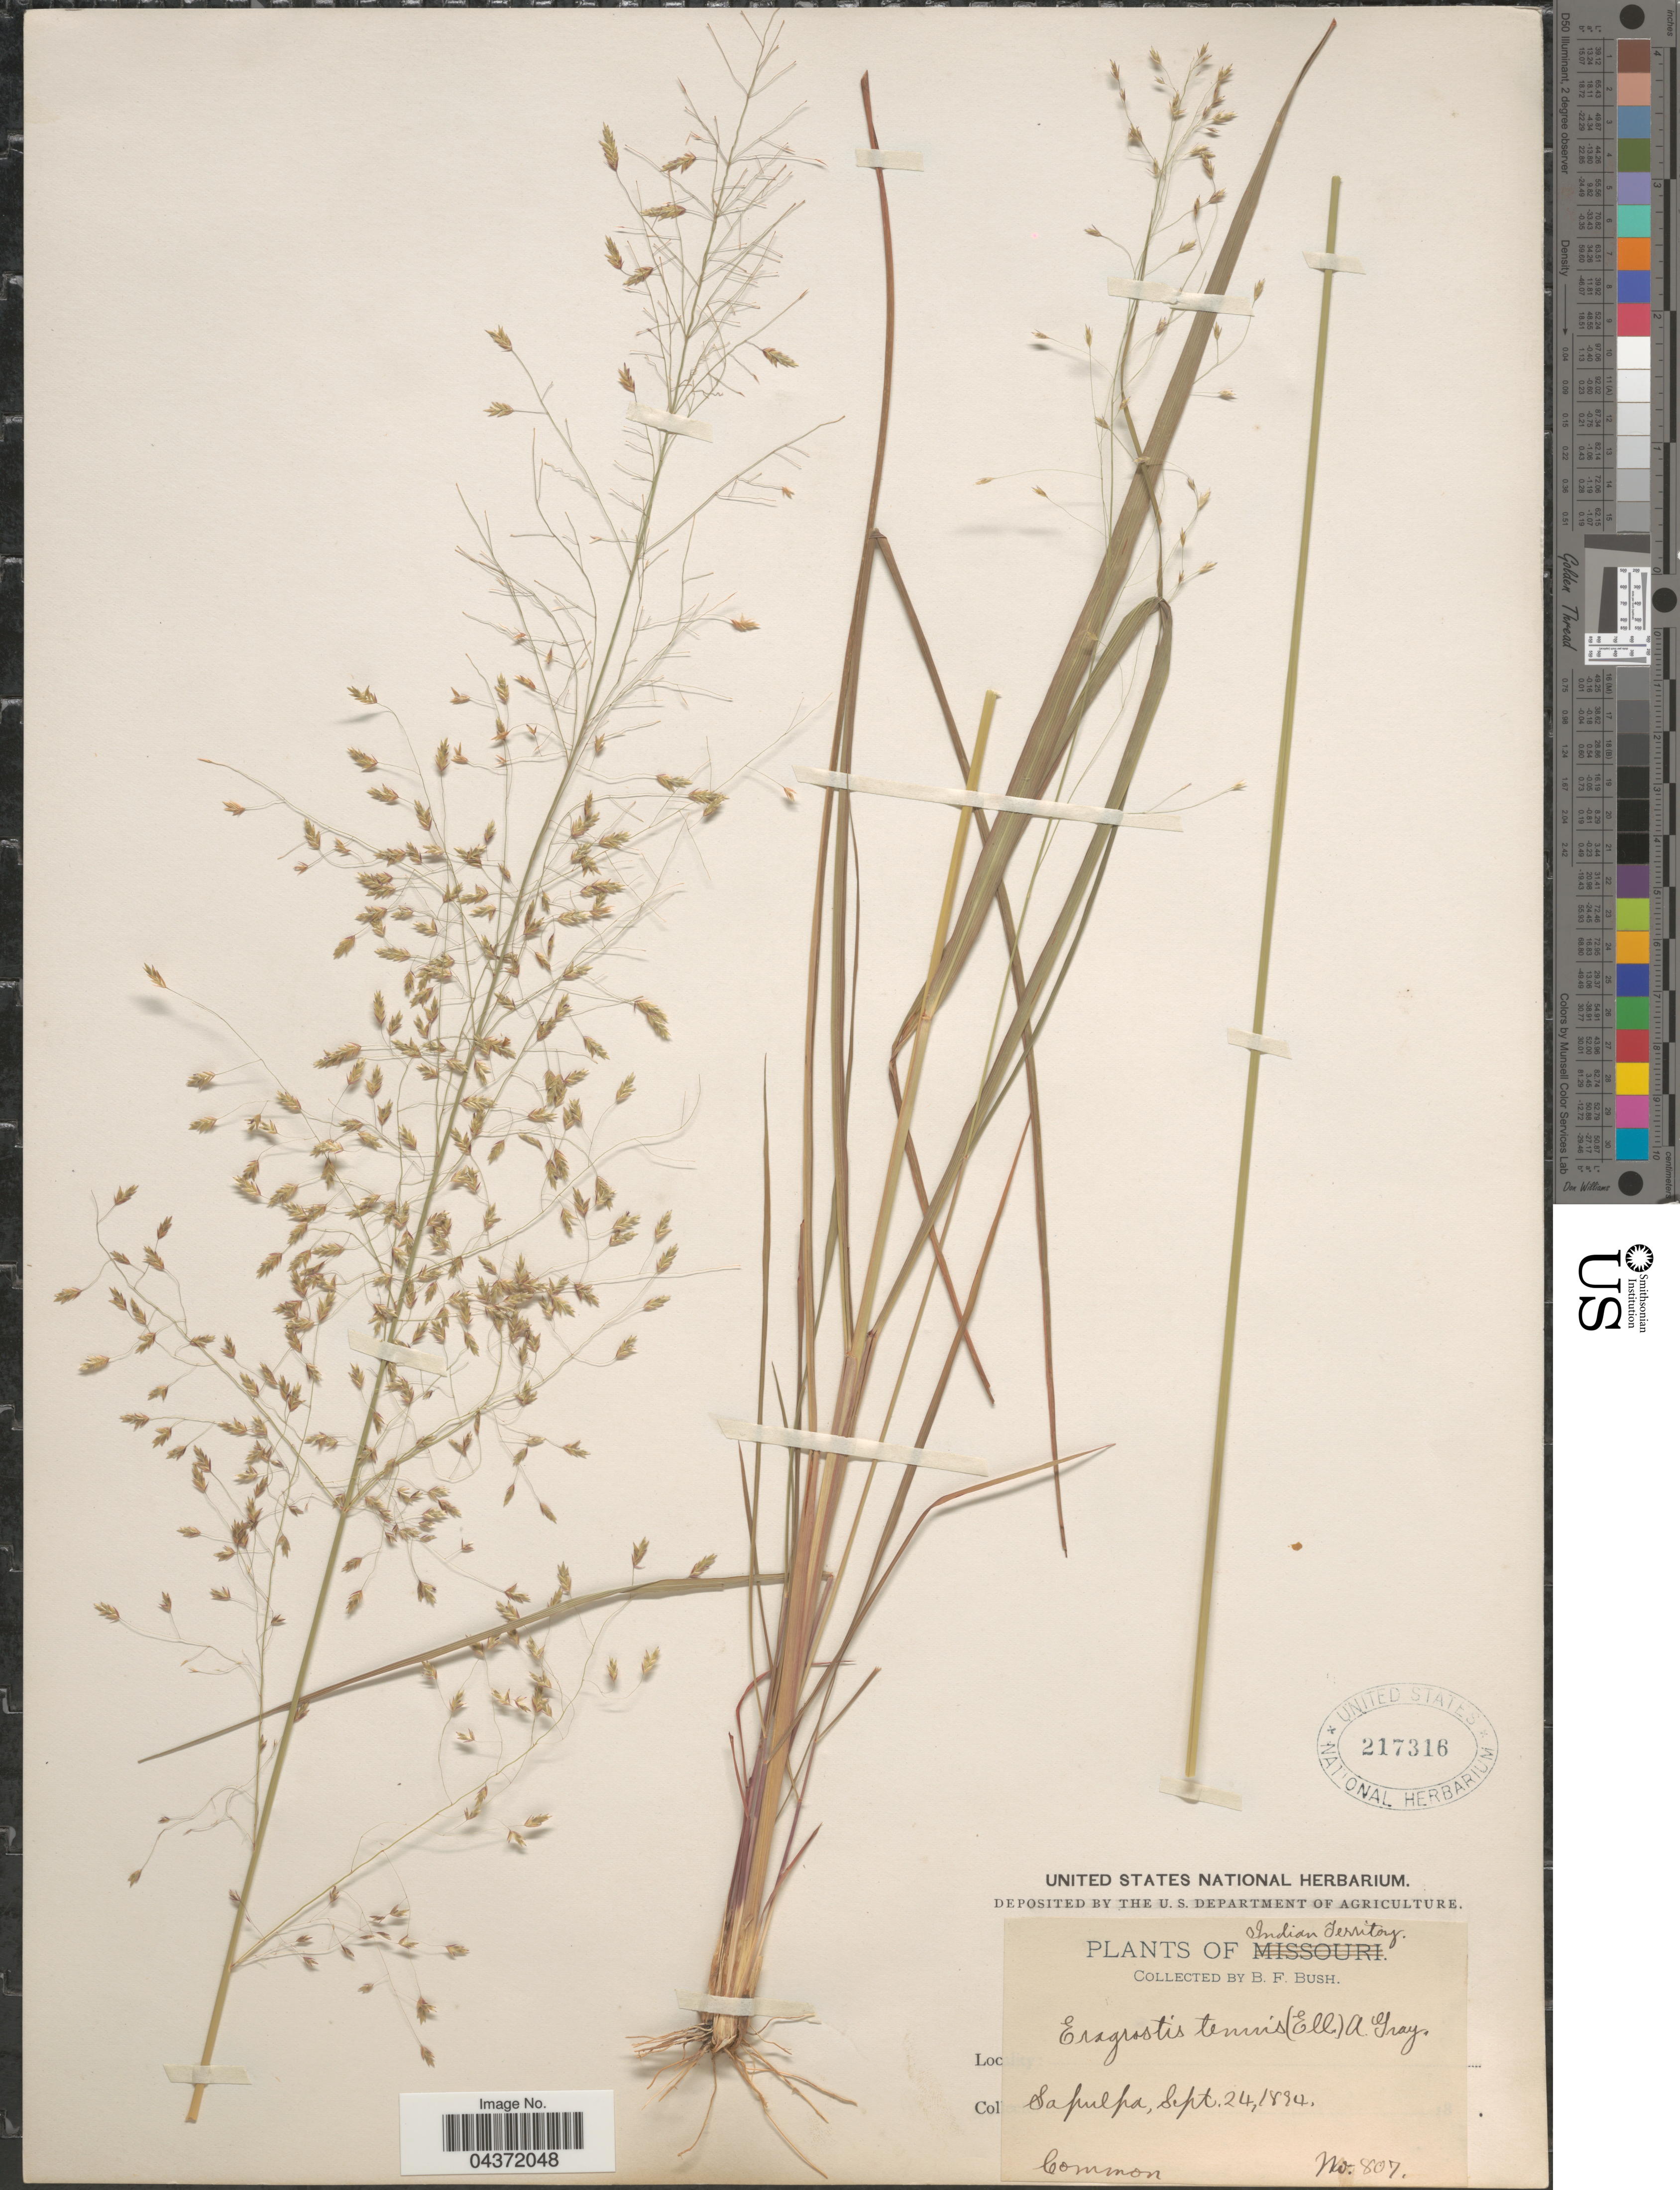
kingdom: Plantae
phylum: Tracheophyta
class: Liliopsida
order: Poales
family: Poaceae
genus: Eragrostis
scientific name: Eragrostis trichodes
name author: (Nutt.) Alph. Wood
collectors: B. F. Bush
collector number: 807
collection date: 1894-09-24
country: United States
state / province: Oklahoma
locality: Sapulpa. Indian Territory.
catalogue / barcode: US 217316